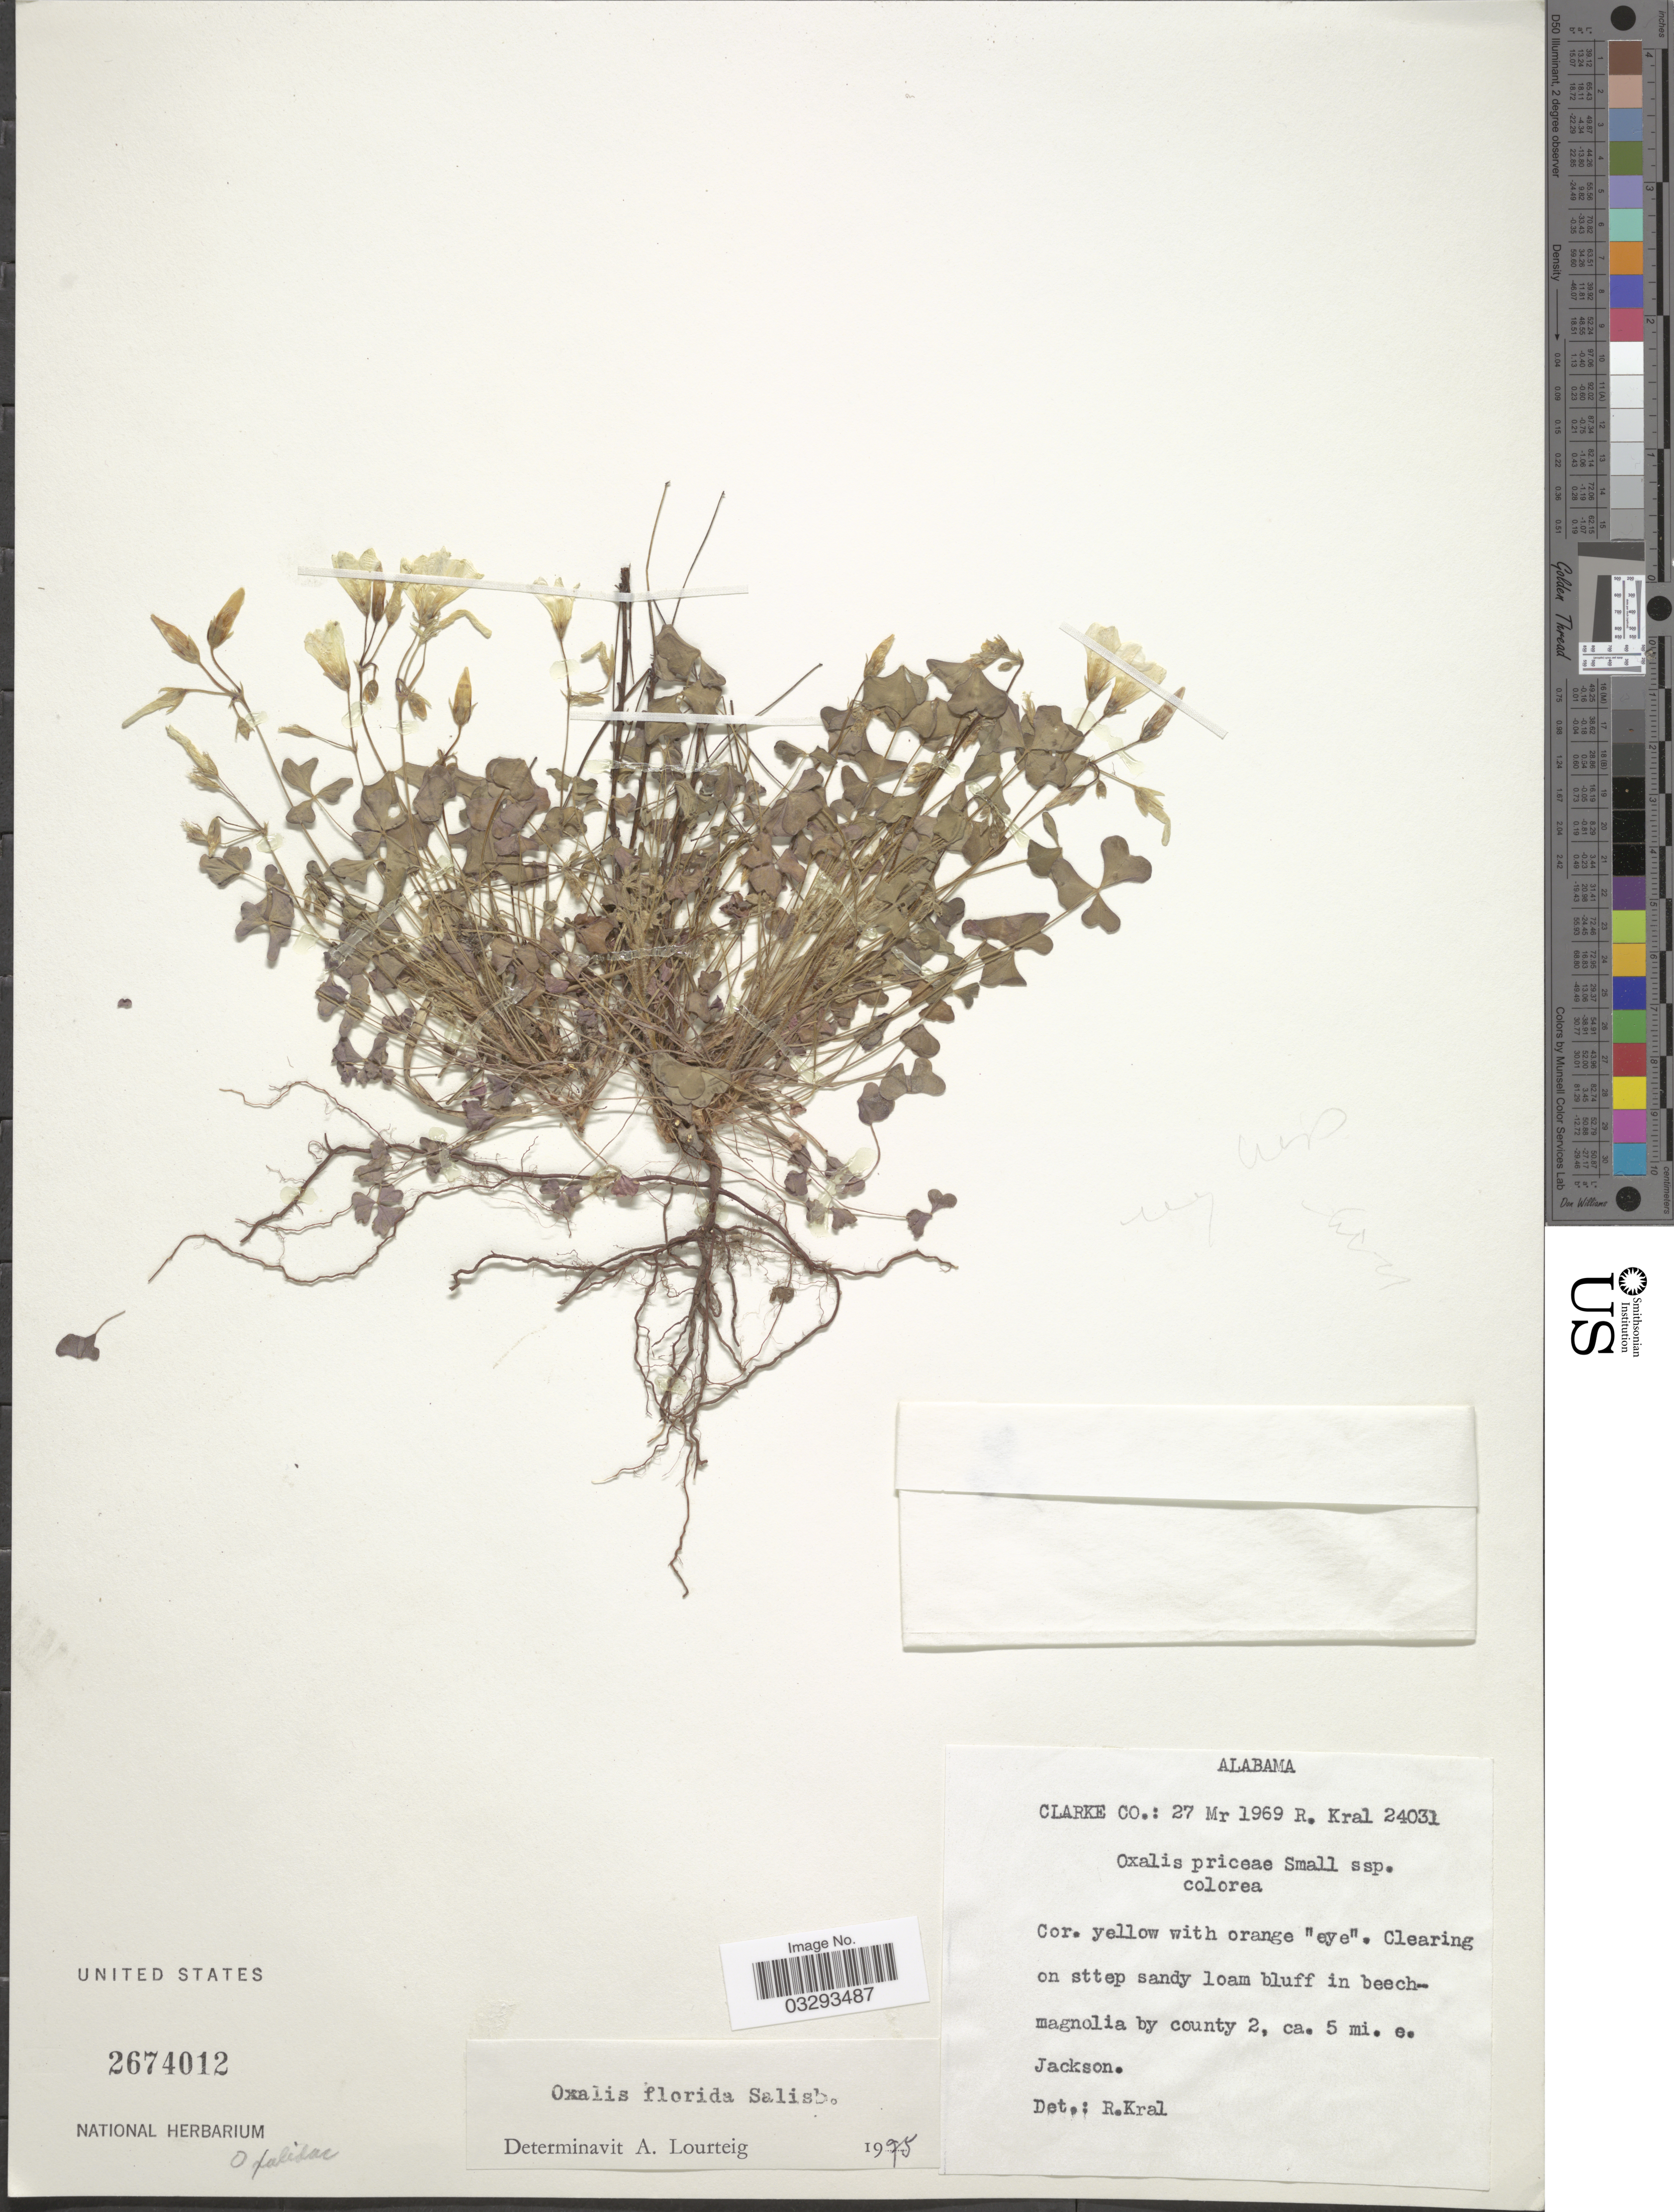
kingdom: Plantae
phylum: Tracheophyta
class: Magnoliopsida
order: Oxalidales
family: Oxalidaceae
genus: Oxalis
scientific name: Oxalis florida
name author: Salisb.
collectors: R. Kral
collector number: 24031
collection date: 1969-03-27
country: United States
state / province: Alabama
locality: Clarke Co. Bluff in beechmagnolia by county 2, ca. 5 mi. e. Jackson.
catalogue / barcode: US 2674012